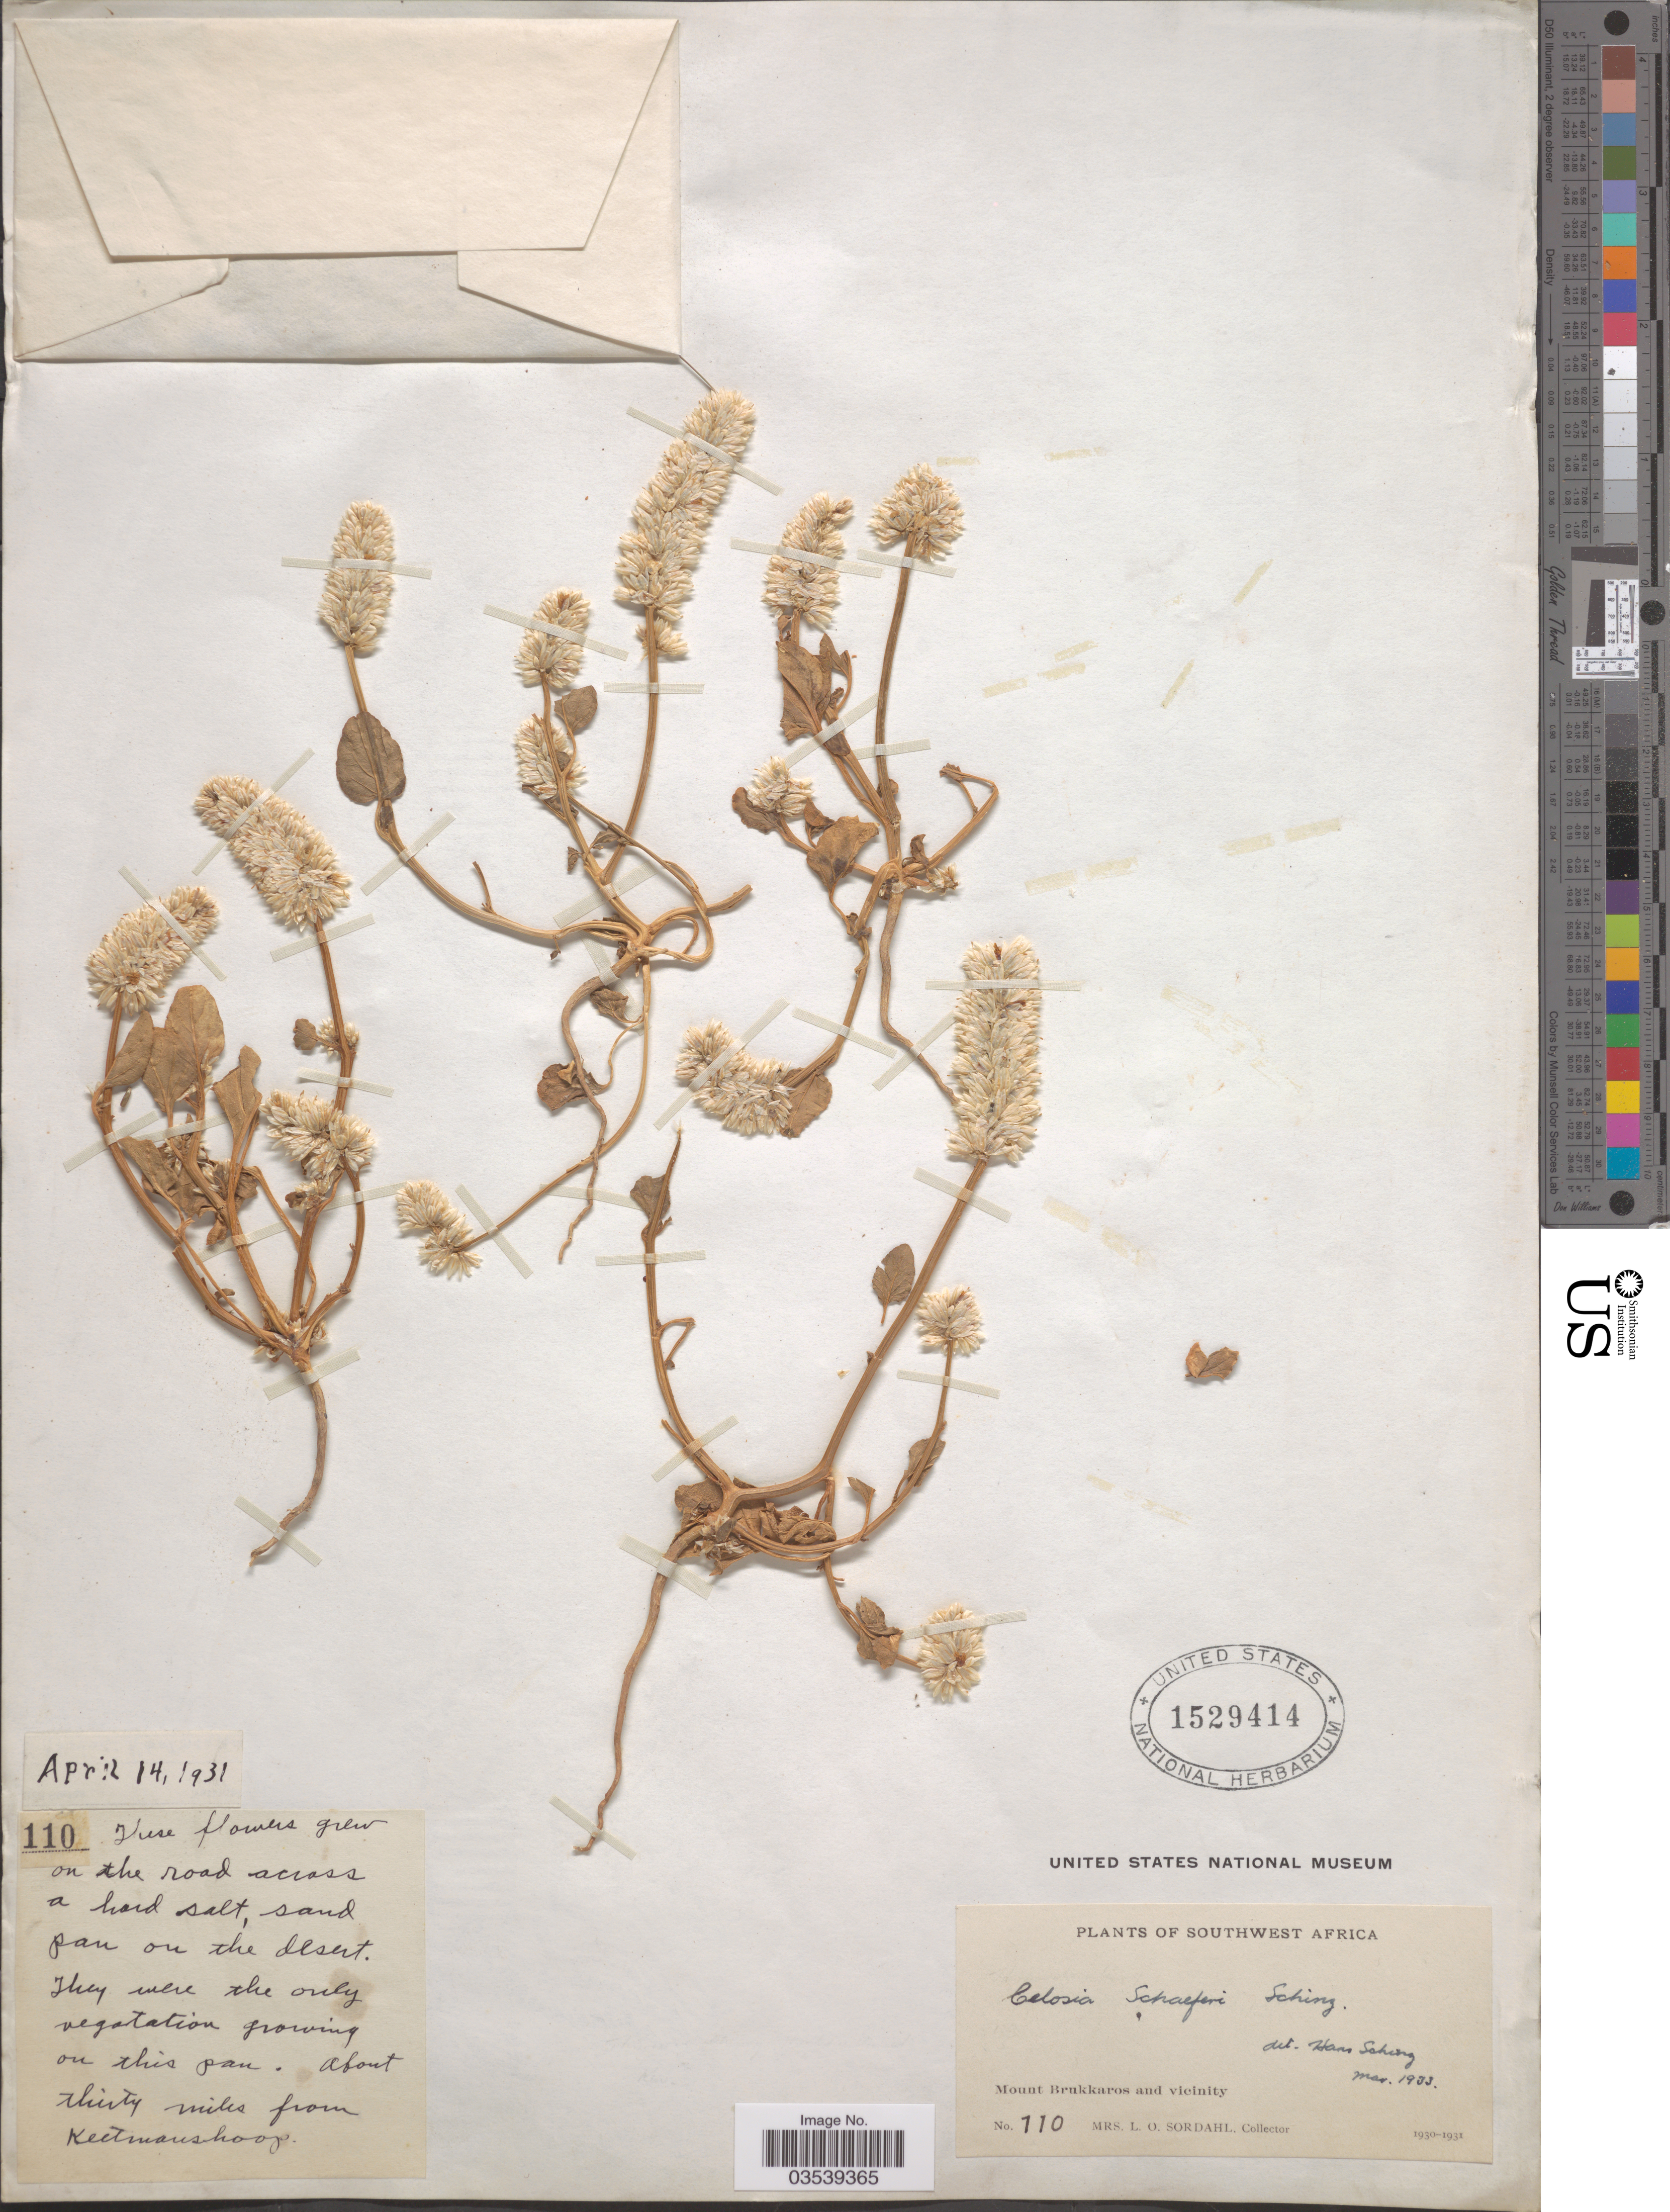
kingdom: Plantae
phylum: Tracheophyta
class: Magnoliopsida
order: Caryophyllales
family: Amaranthaceae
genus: Celosia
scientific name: Celosia schaeferi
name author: Schinz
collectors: L. Sordahl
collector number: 110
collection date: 1931-04-14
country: Namibia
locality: Southwest Africa. Mount Brukkaros and vicinity. About thirty miles from Keetmanshoop.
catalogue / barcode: US 1529414